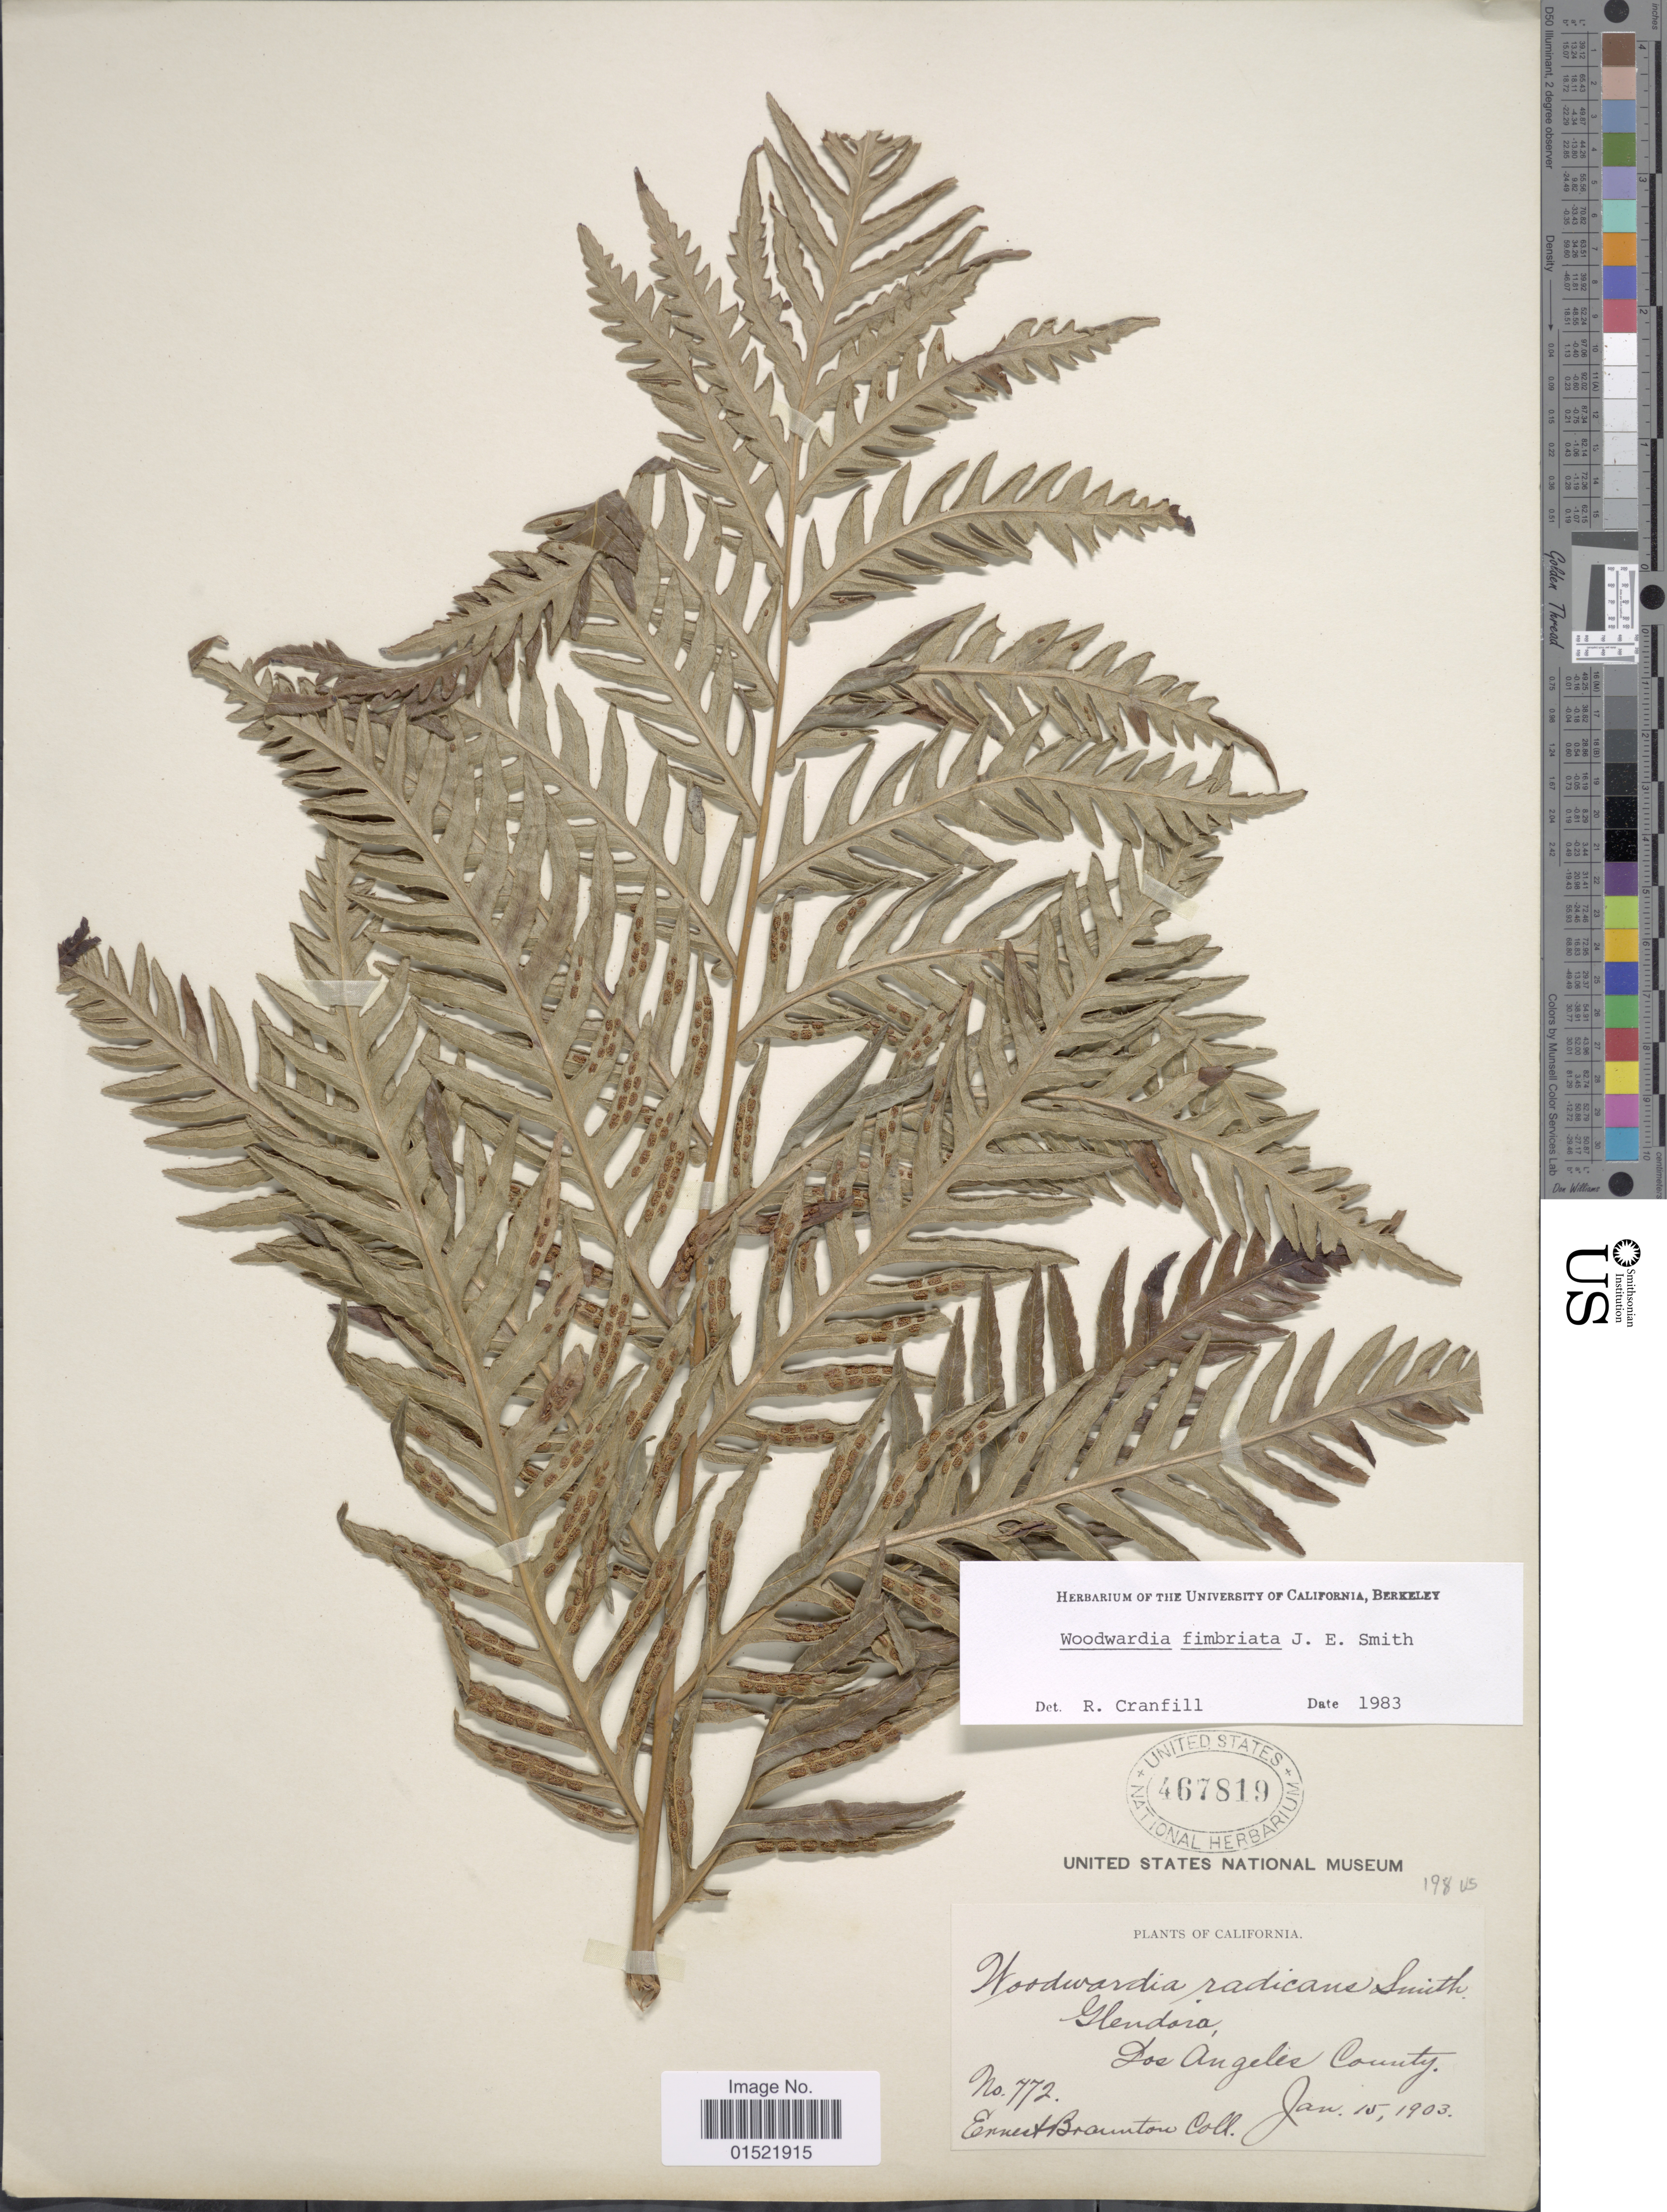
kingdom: Plantae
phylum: Tracheophyta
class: Polypodiopsida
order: Polypodiales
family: Blechnaceae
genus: Woodwardia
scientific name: Woodwardia fimbriata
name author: Sm.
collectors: E. Braunton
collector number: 772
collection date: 1903-01-15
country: United States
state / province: California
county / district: Los Angeles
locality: Glendora, Los Angeles County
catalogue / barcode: US 467819